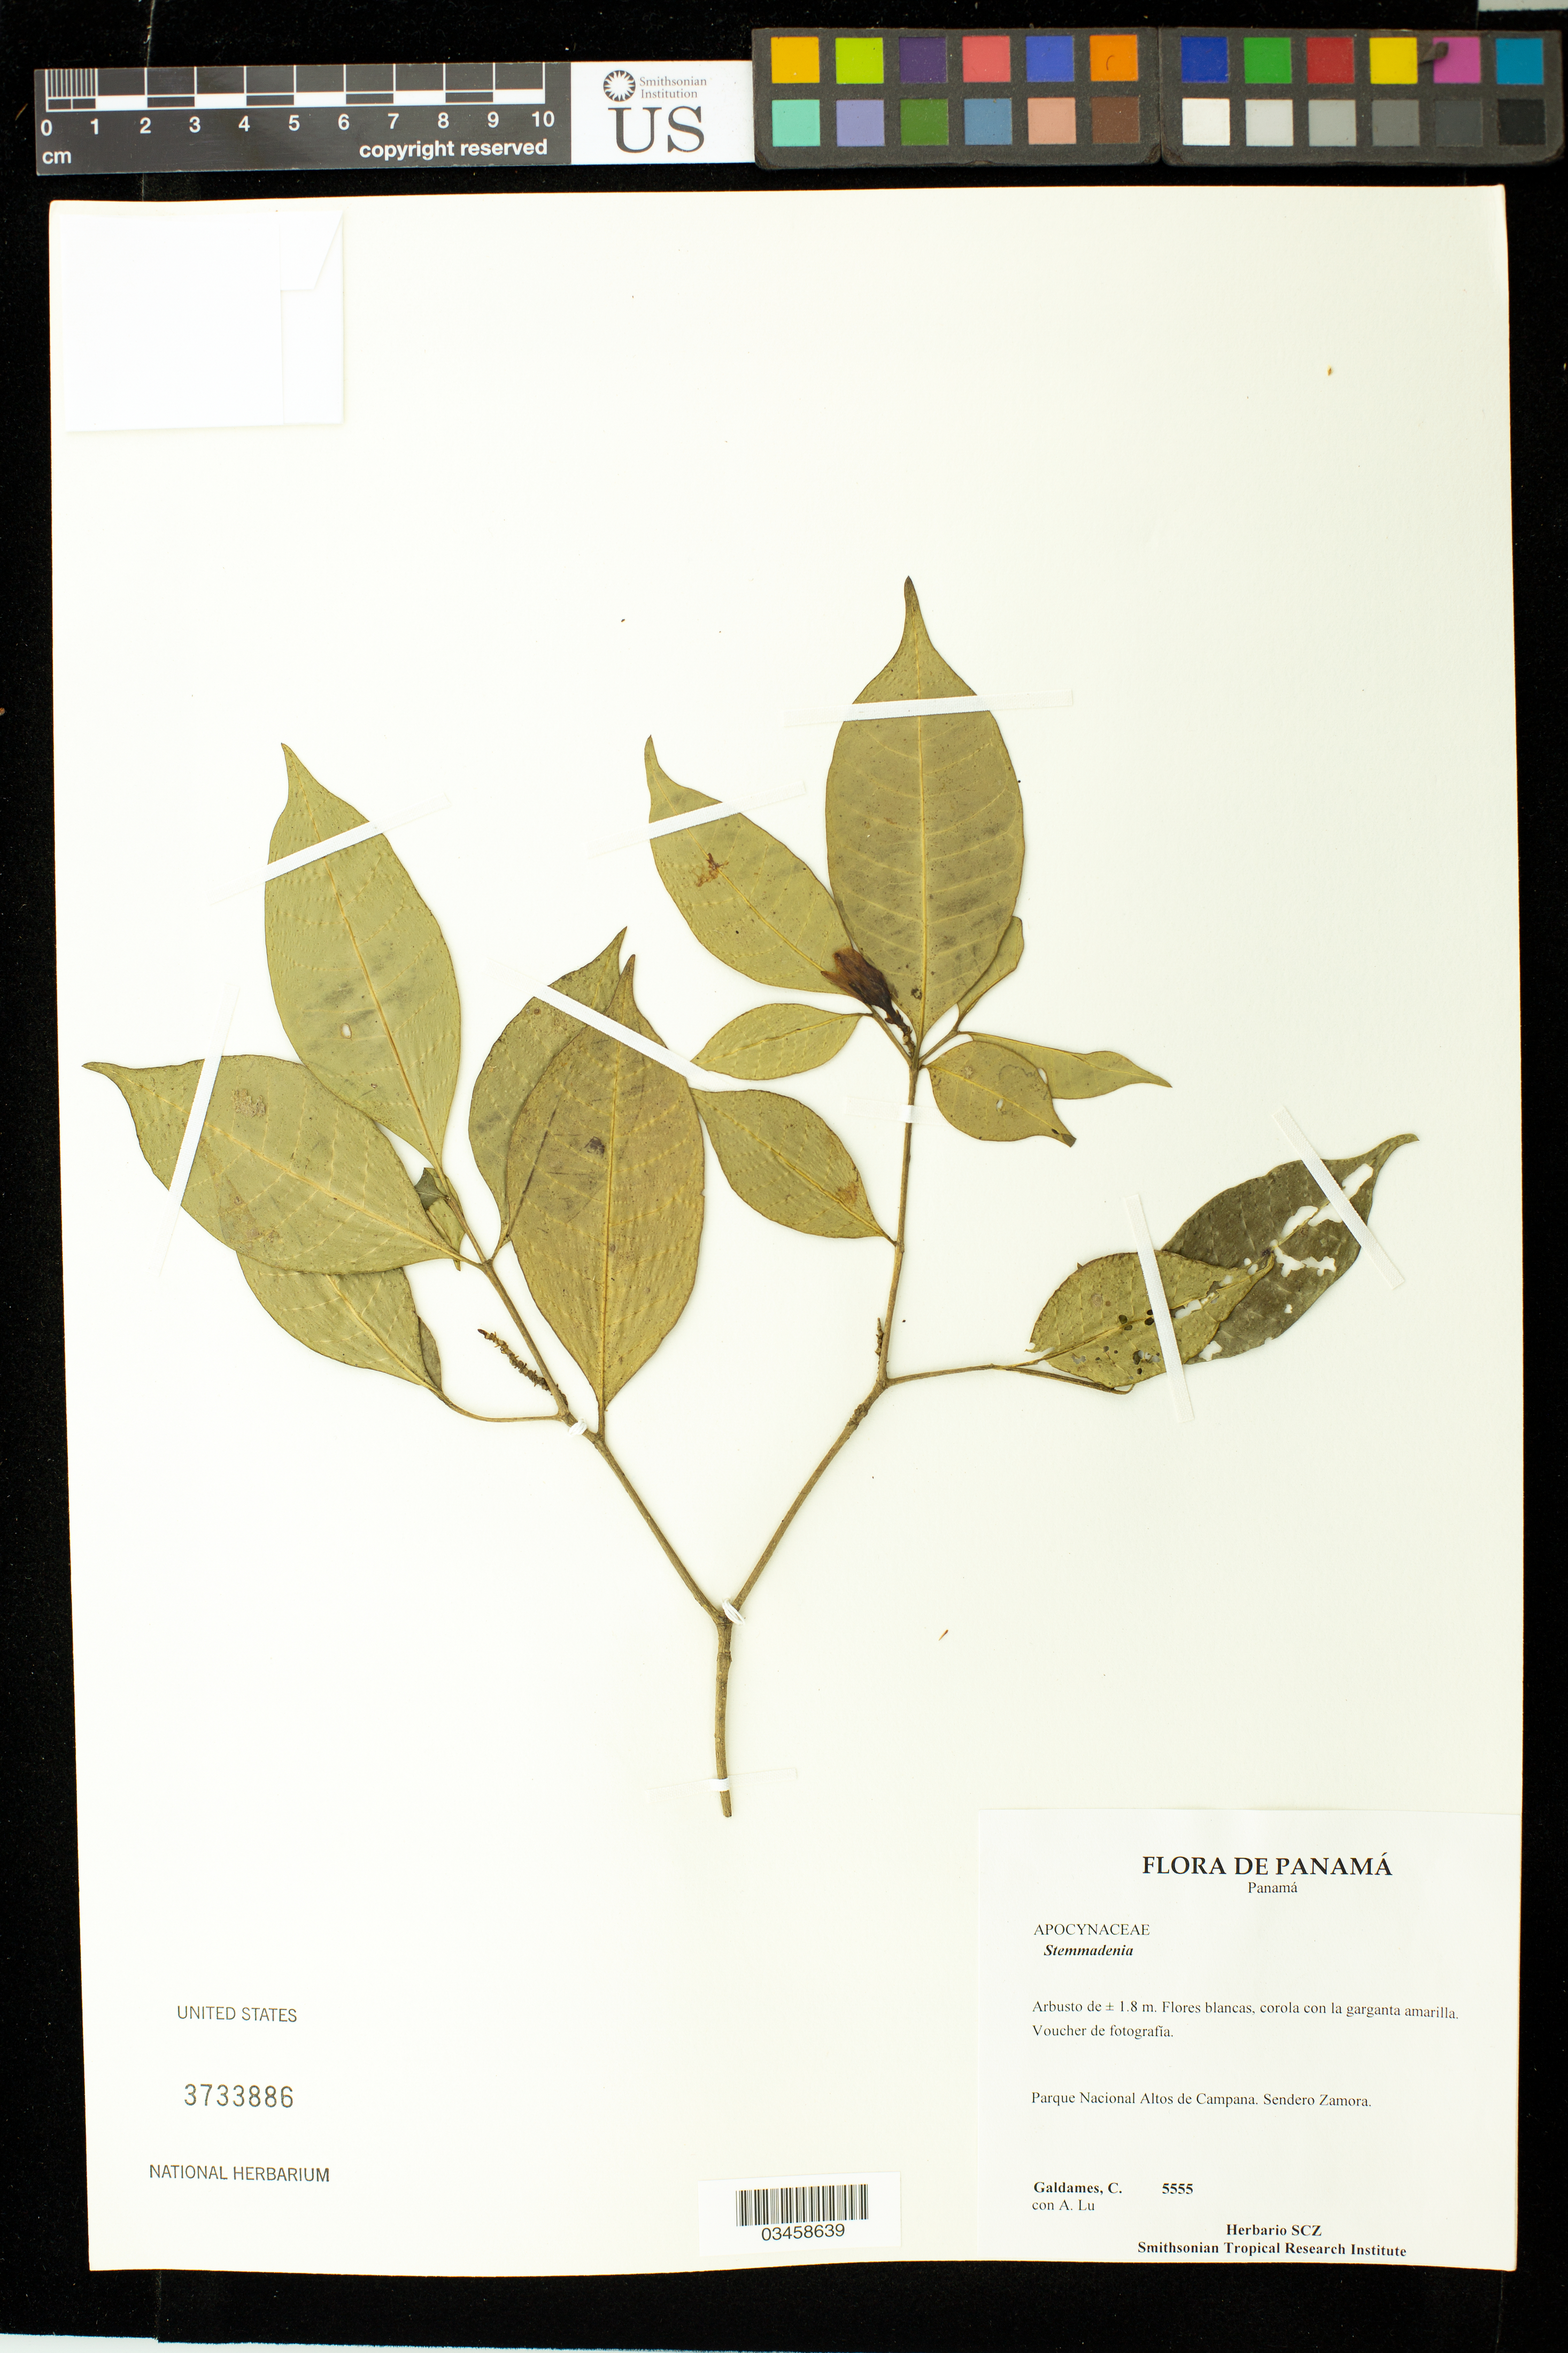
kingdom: Plantae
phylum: Tracheophyta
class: Magnoliopsida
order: Gentianales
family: Apocynaceae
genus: Tabernaemontana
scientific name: Tabernaemontana sp.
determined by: Strong, Mark T., (BOT), Smithsonian Institution - National Museum of Natural History (UNITED STATES)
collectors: C. Galdames & A. Lu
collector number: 5555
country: Panama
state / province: Panamá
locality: Parque National Altos de Campana. Sendero Zamora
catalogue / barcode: US 3733886